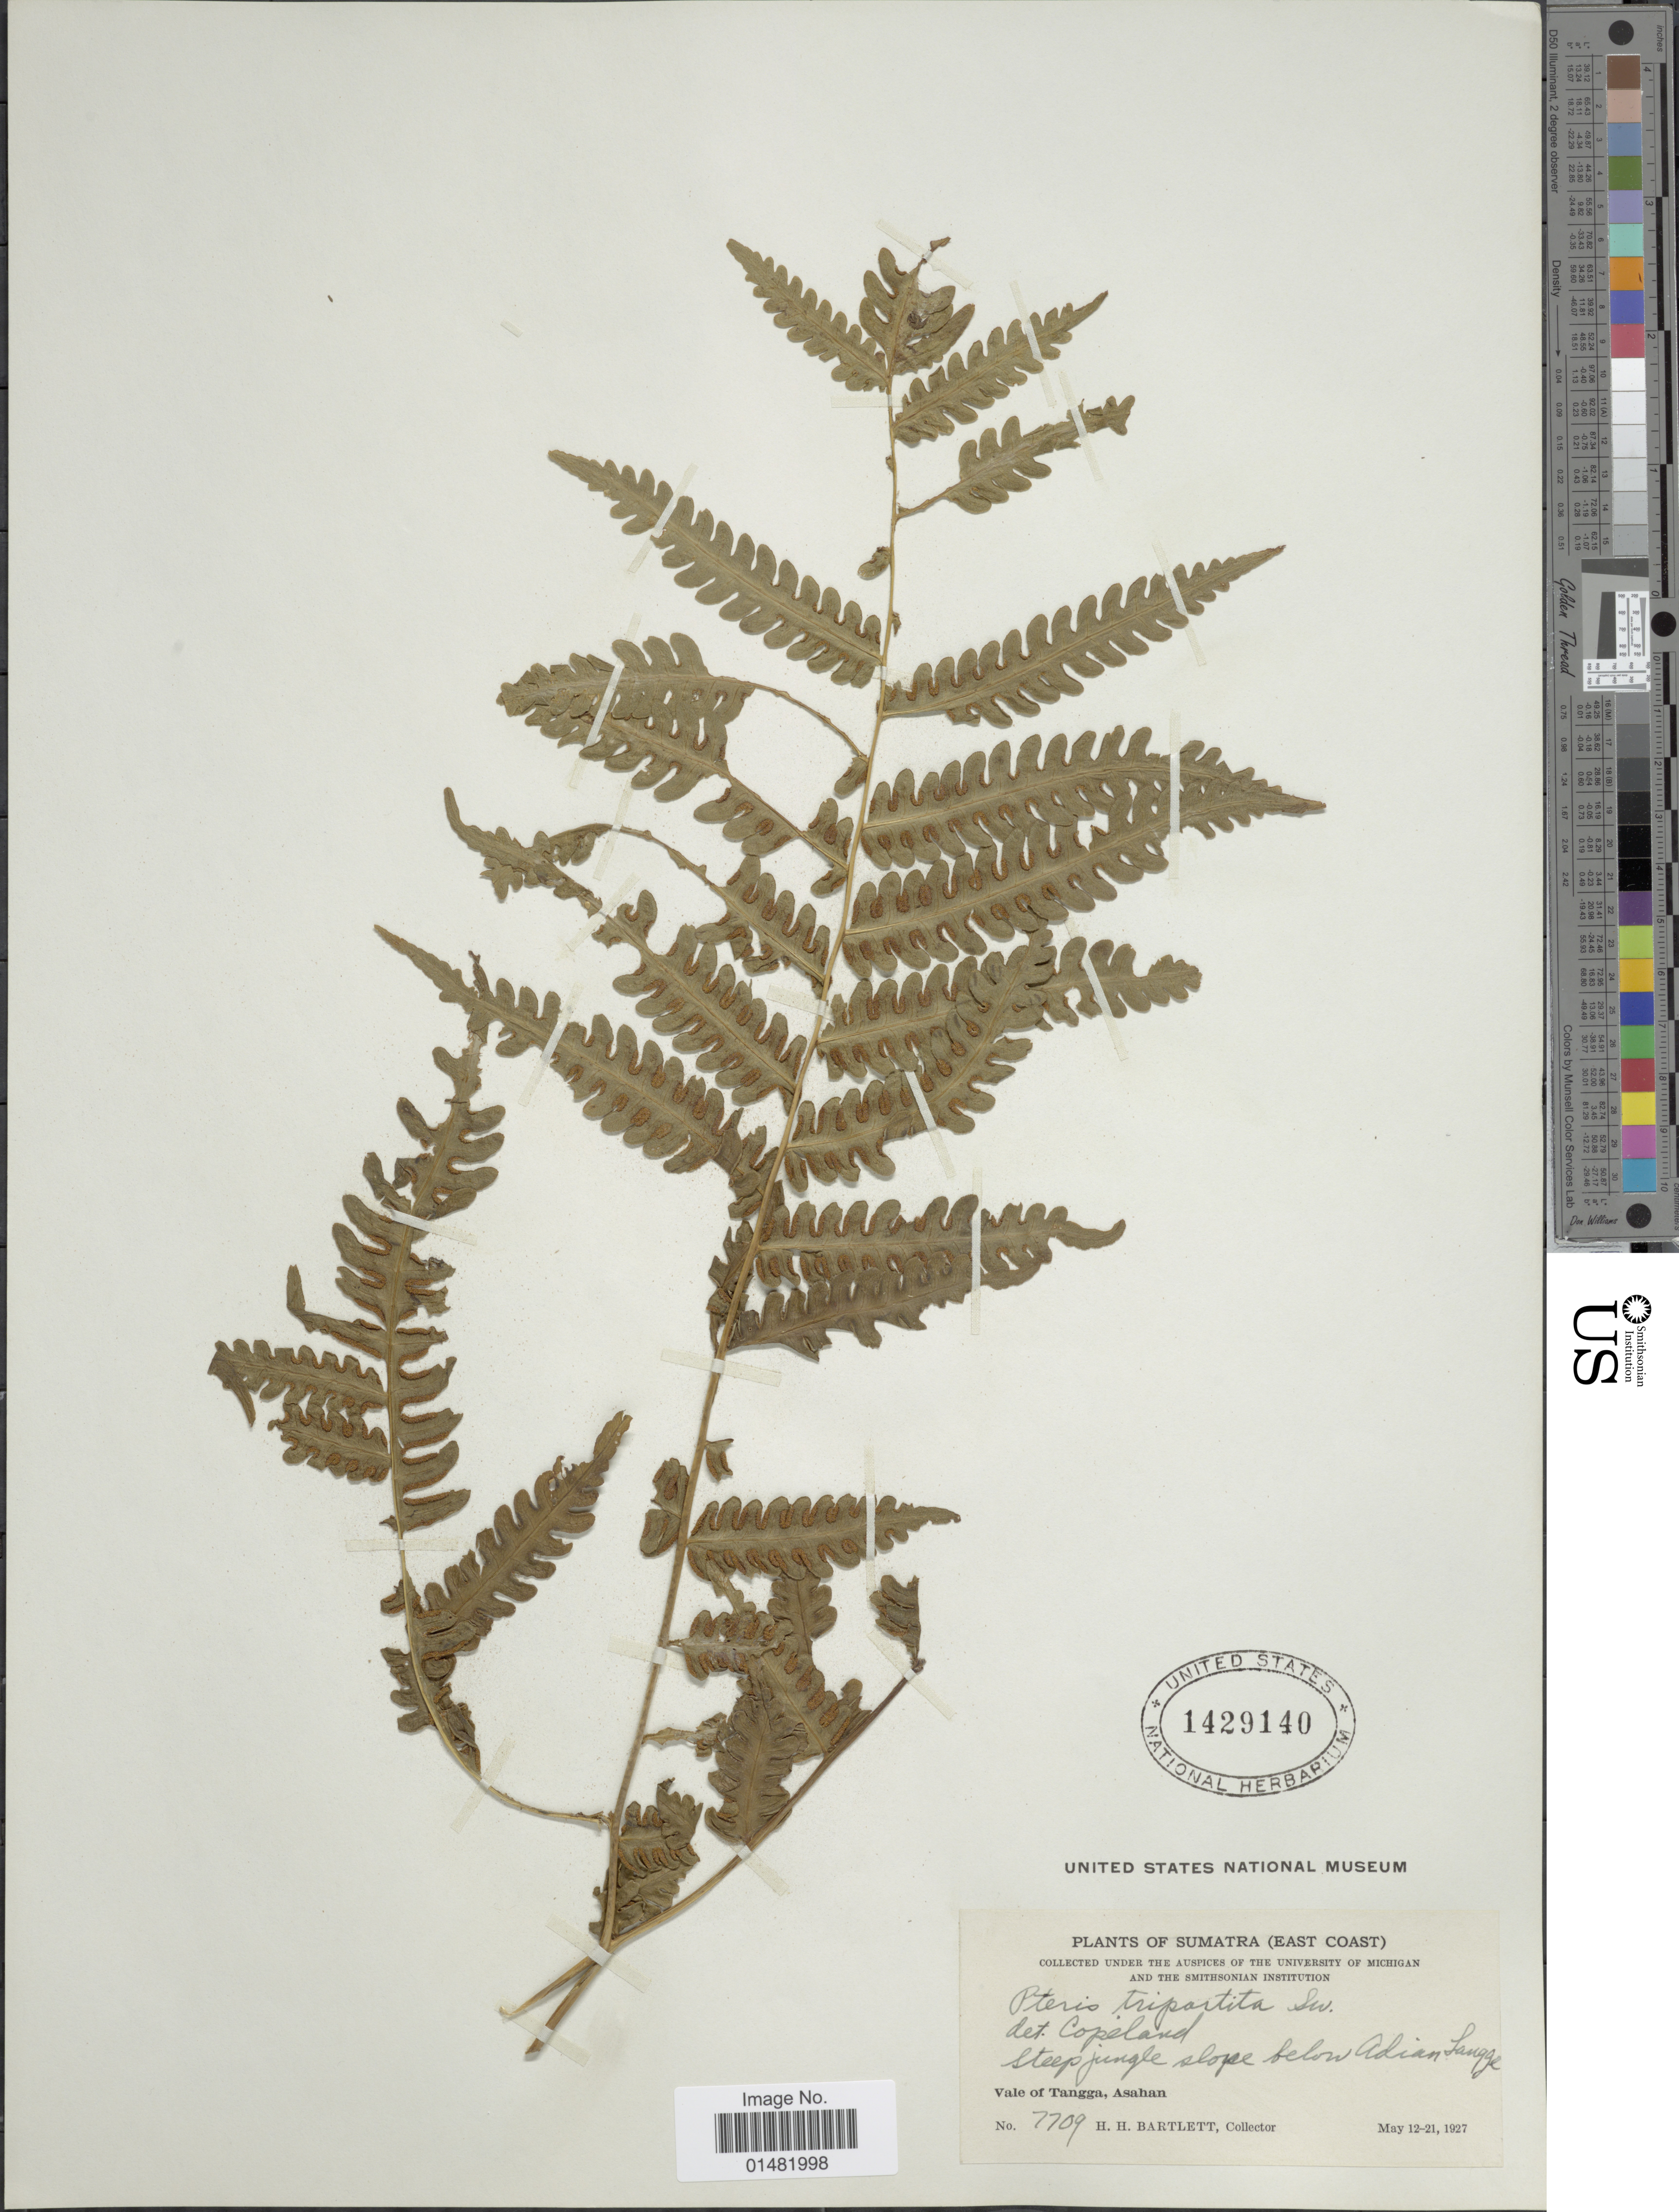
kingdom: Plantae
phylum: Tracheophyta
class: Polypodiopsida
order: Polypodiales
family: Pteridaceae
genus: Pteris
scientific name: Pteris tripartita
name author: Sw.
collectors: H. H. Bartlett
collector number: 7709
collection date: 1927-05-12/1927-05-21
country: Indonesia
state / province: Sumatra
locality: (East Coast), steep jungle slope below Adian Langge, Vale of Tangga, Asahan [interpreted]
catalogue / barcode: US 1429140